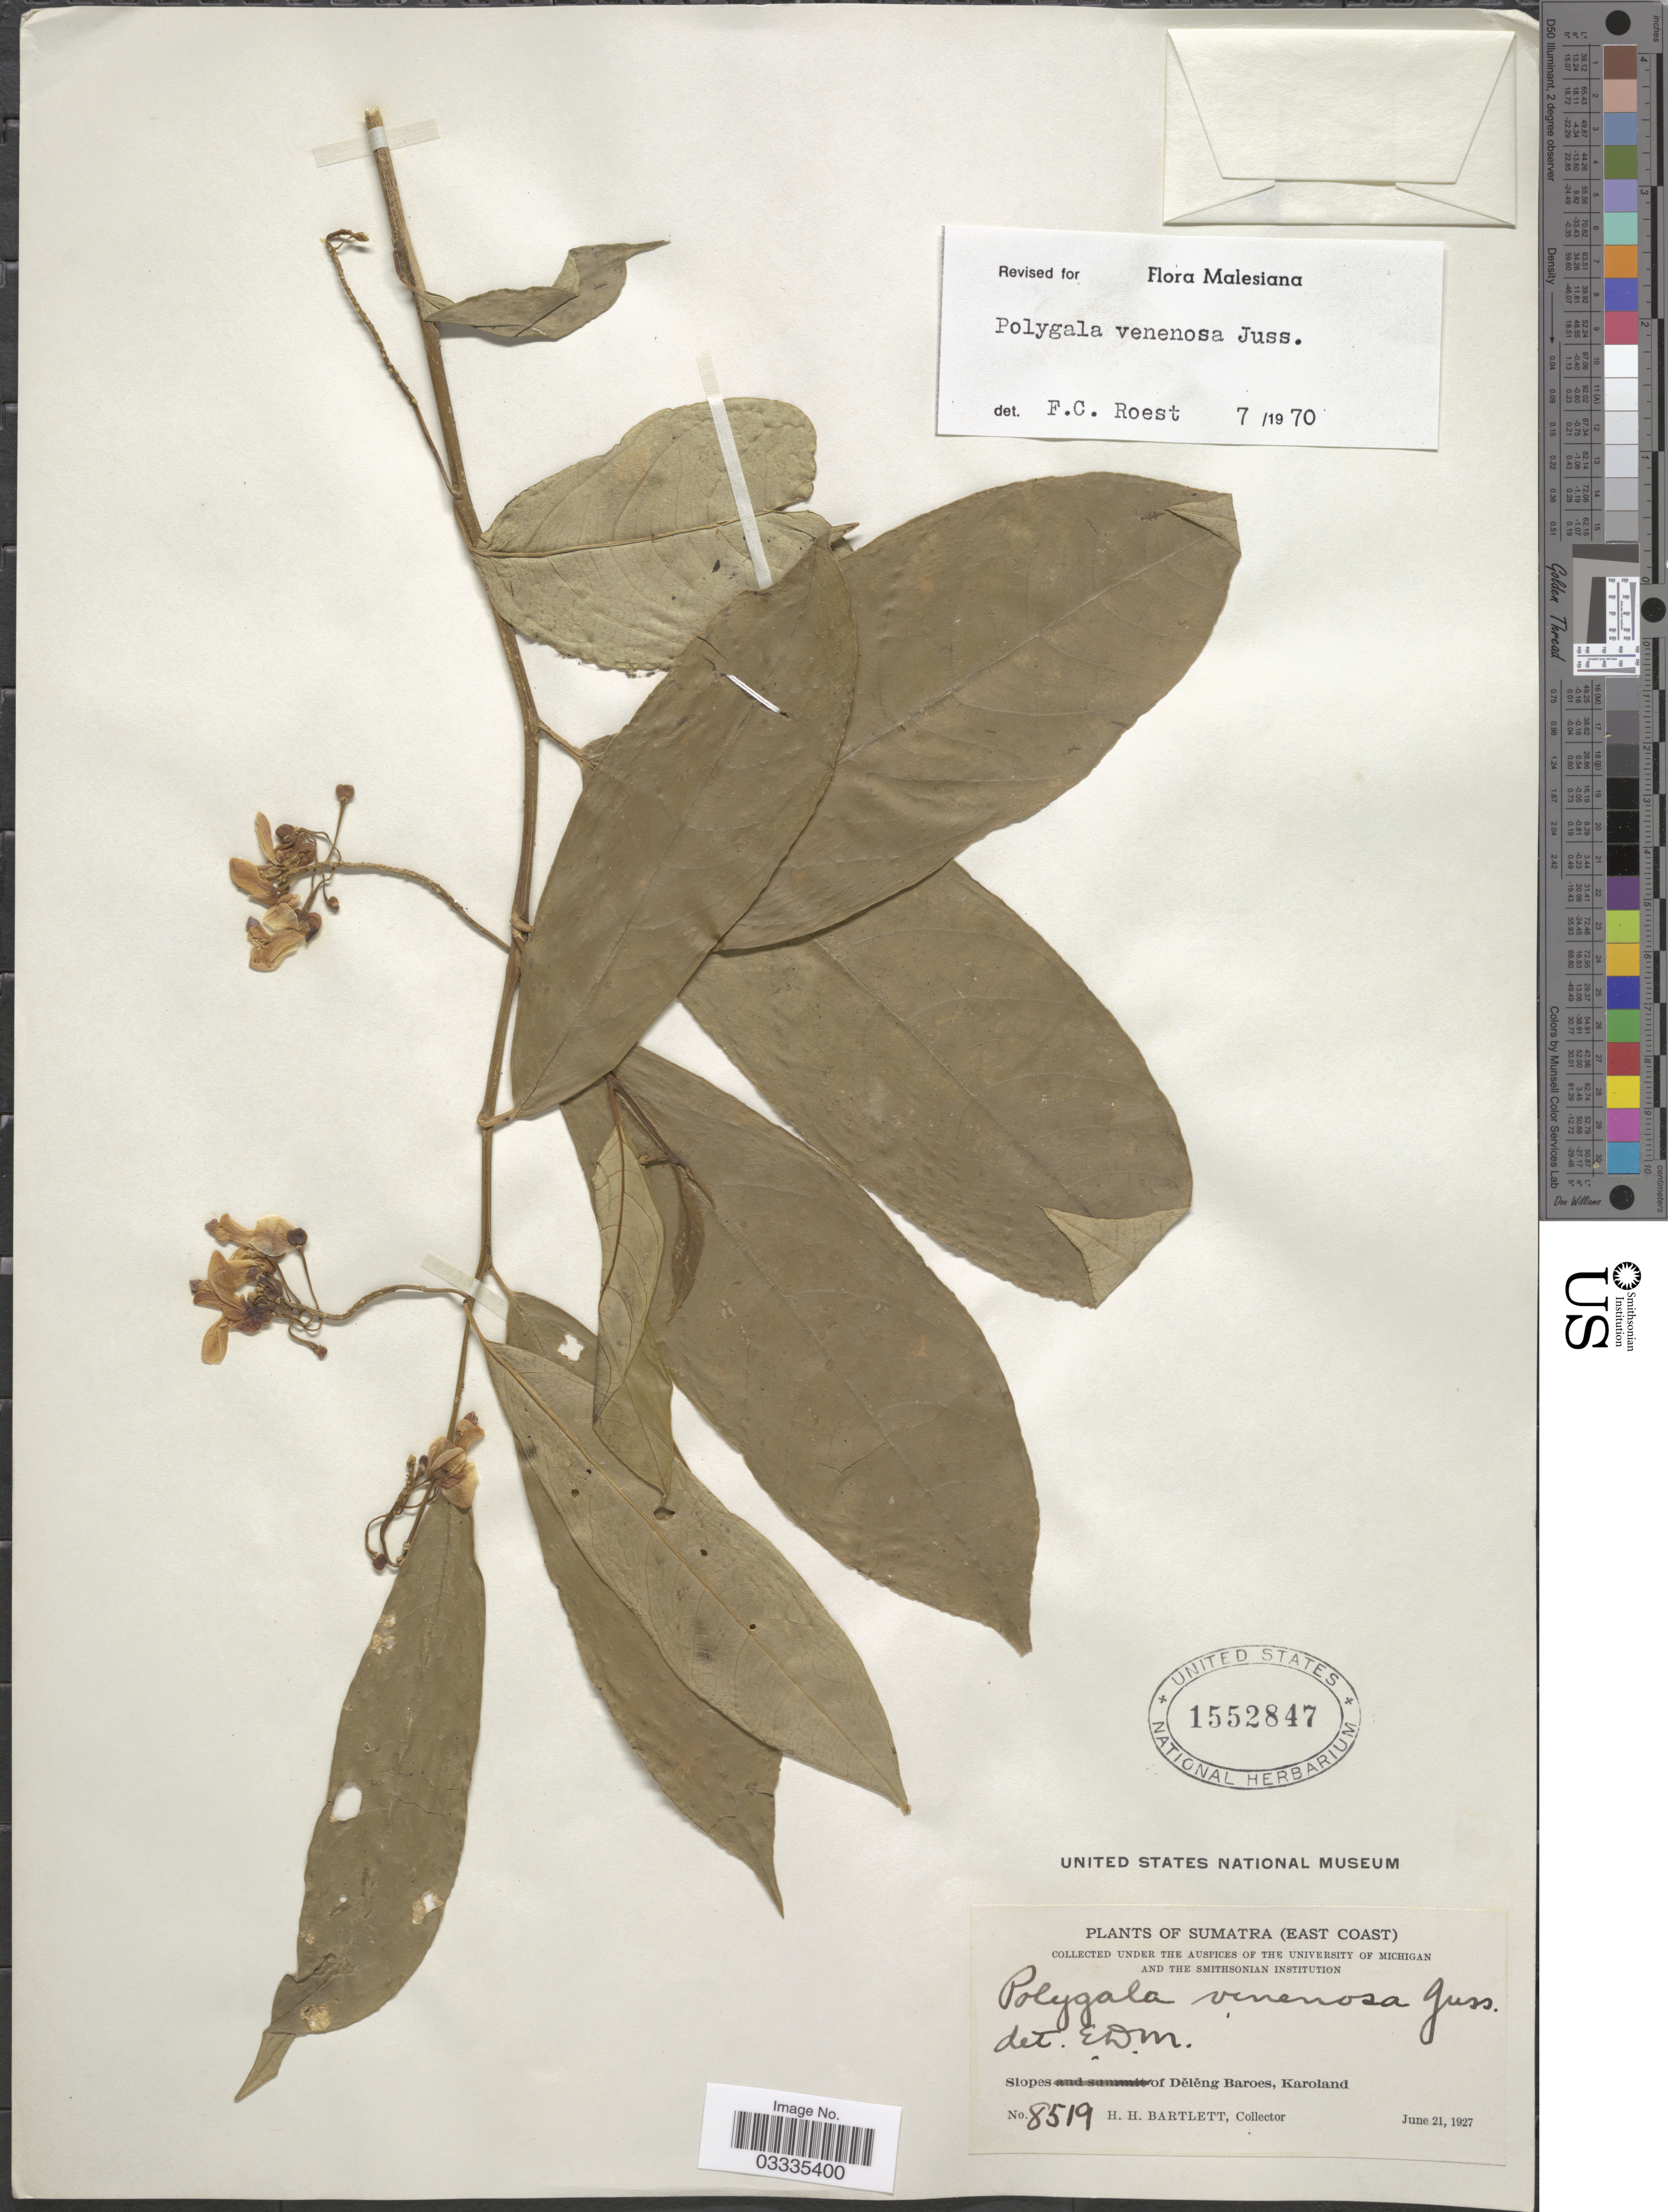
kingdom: Plantae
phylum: Tracheophyta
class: Magnoliopsida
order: Fabales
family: Polygalaceae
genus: Polygala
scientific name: Polygala venenosa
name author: Juss. ex Poir.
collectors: H. H. Bartlett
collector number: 8519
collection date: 1927-06-21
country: Indonesia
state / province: Sumatra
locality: (East Coast) Slopes of Deleng Baroes, Karoland.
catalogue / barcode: US 1552847